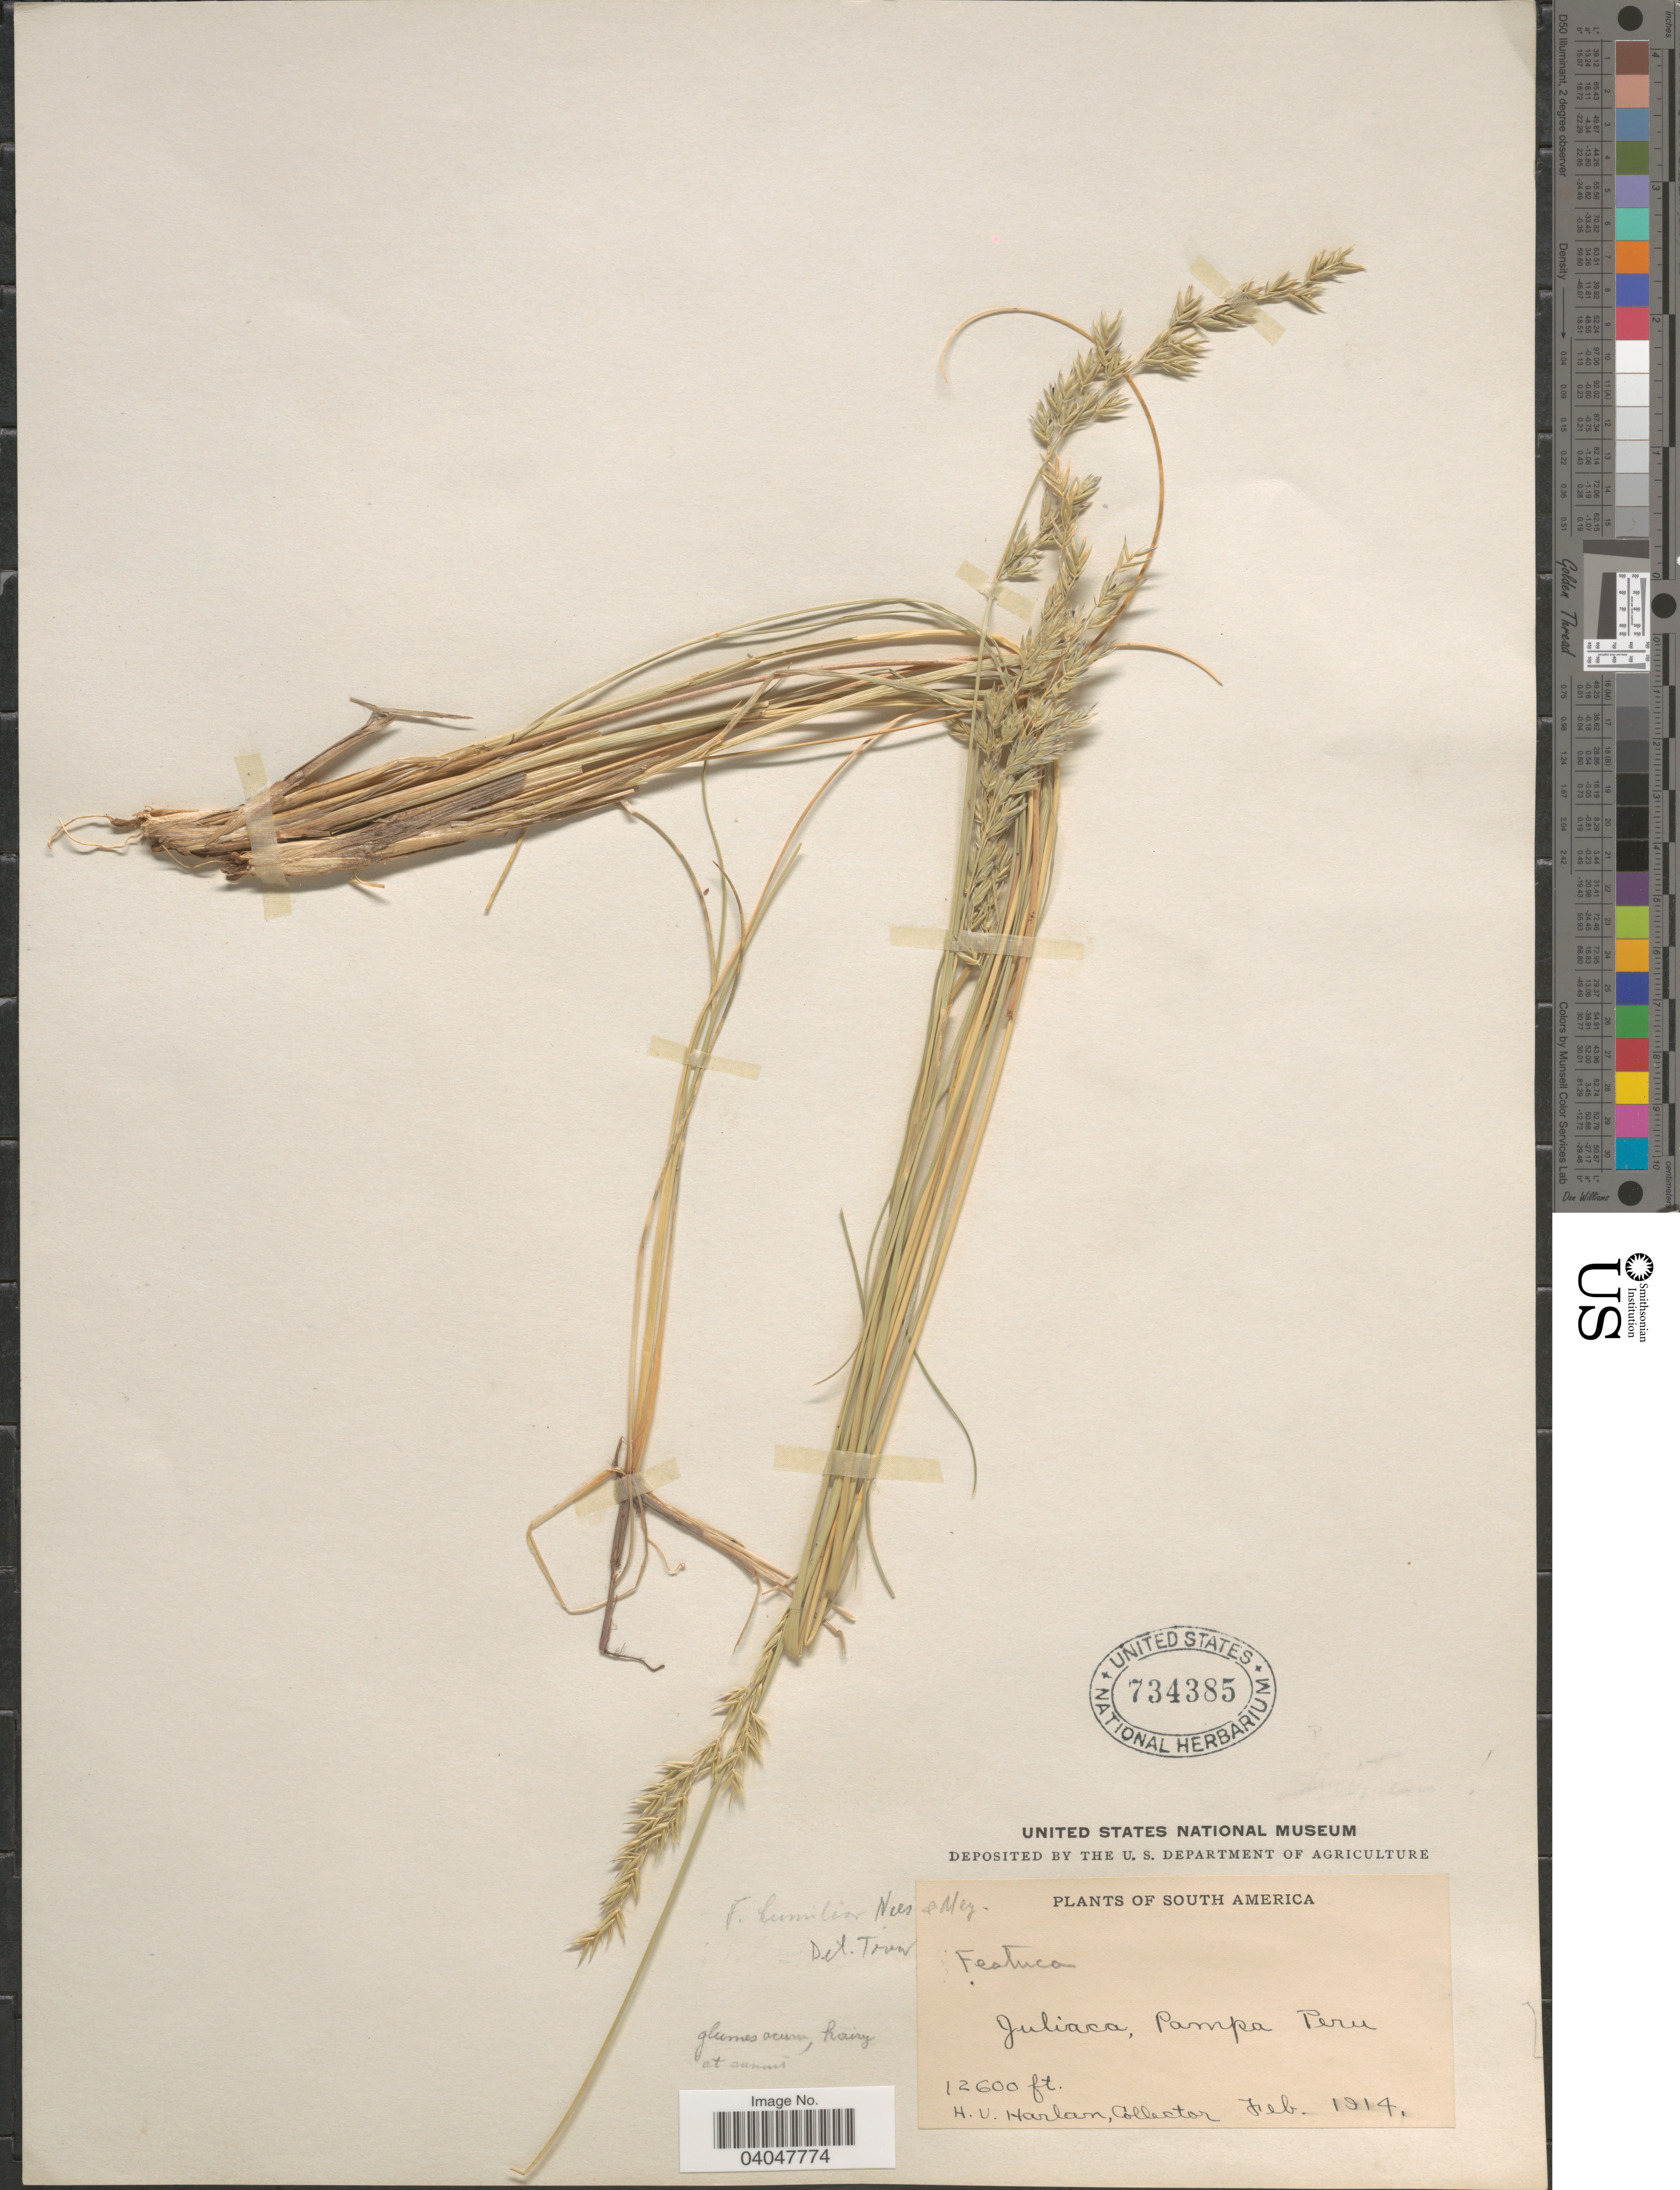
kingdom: Plantae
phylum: Tracheophyta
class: Liliopsida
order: Poales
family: Poaceae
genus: Festuca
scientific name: Festuca humilior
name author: Nees & Meyen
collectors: H. Harlan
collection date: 1914-02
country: Peru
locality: Juliaca, Pampa.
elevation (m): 3840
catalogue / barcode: US 734385